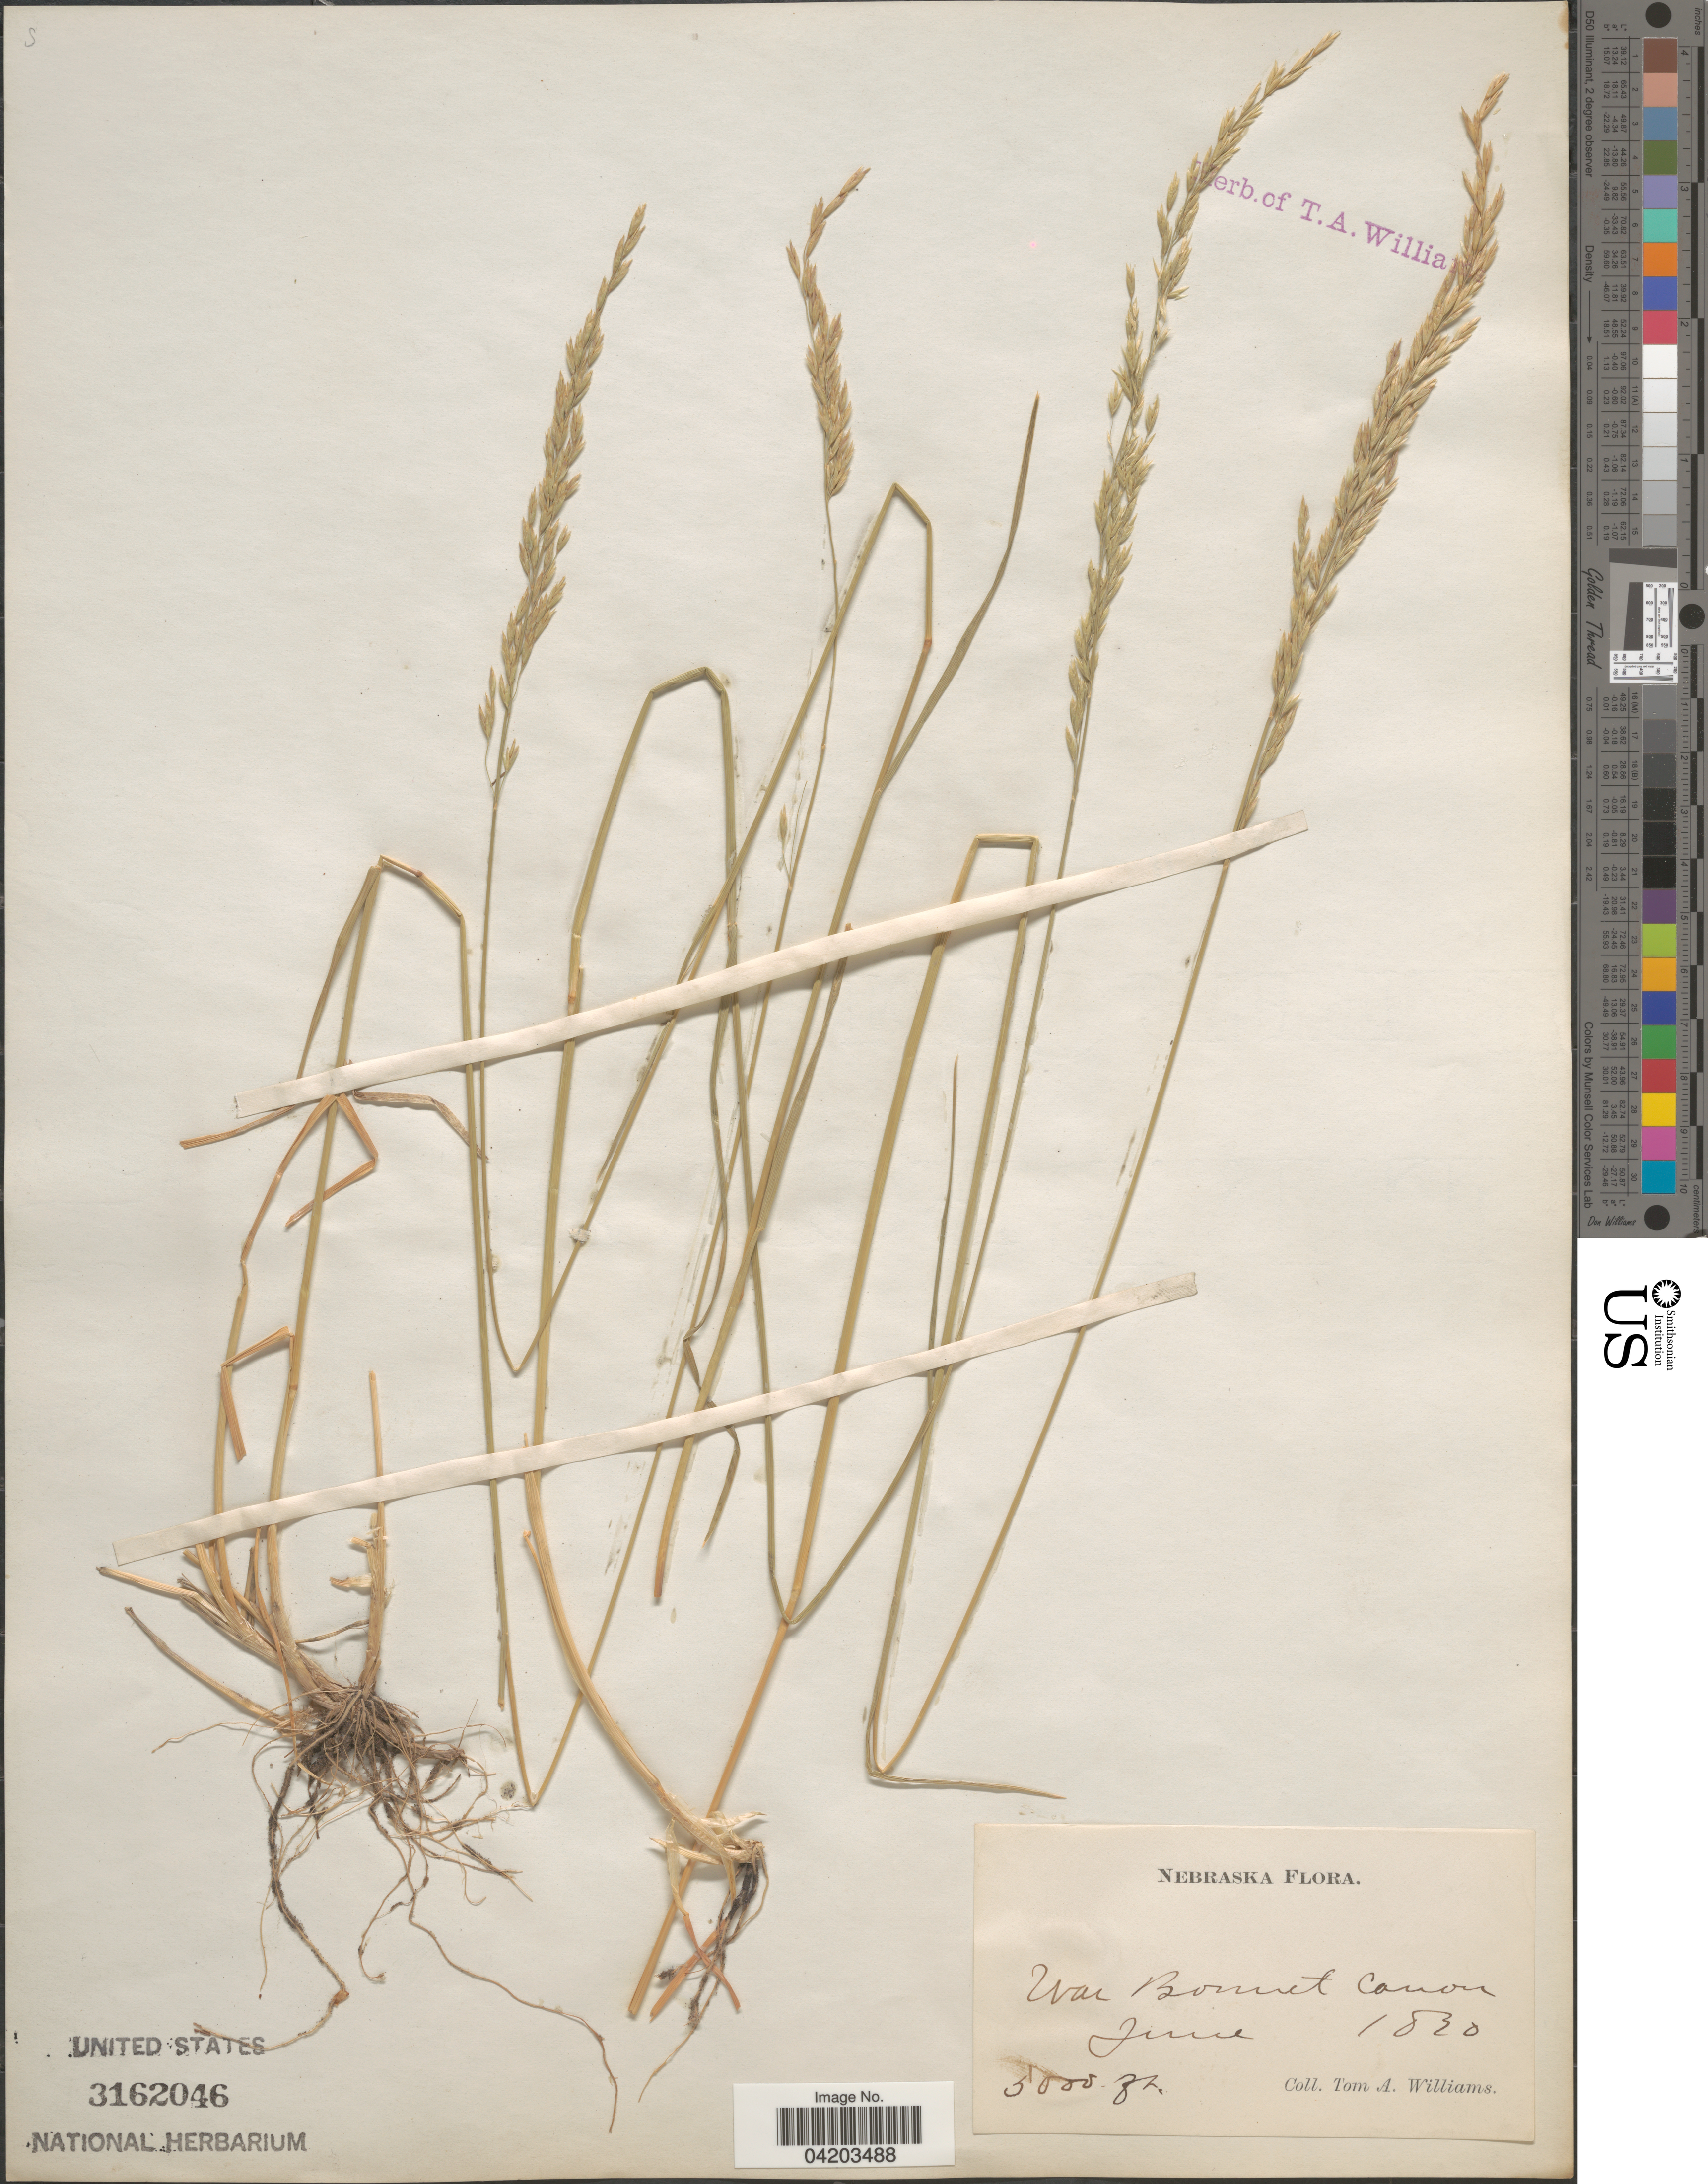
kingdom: Plantae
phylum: Tracheophyta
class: Liliopsida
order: Poales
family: Poaceae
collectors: T. Williams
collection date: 1820-06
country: United States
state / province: Nebraska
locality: War Bonnet Canon.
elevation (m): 1524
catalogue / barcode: US 3162046